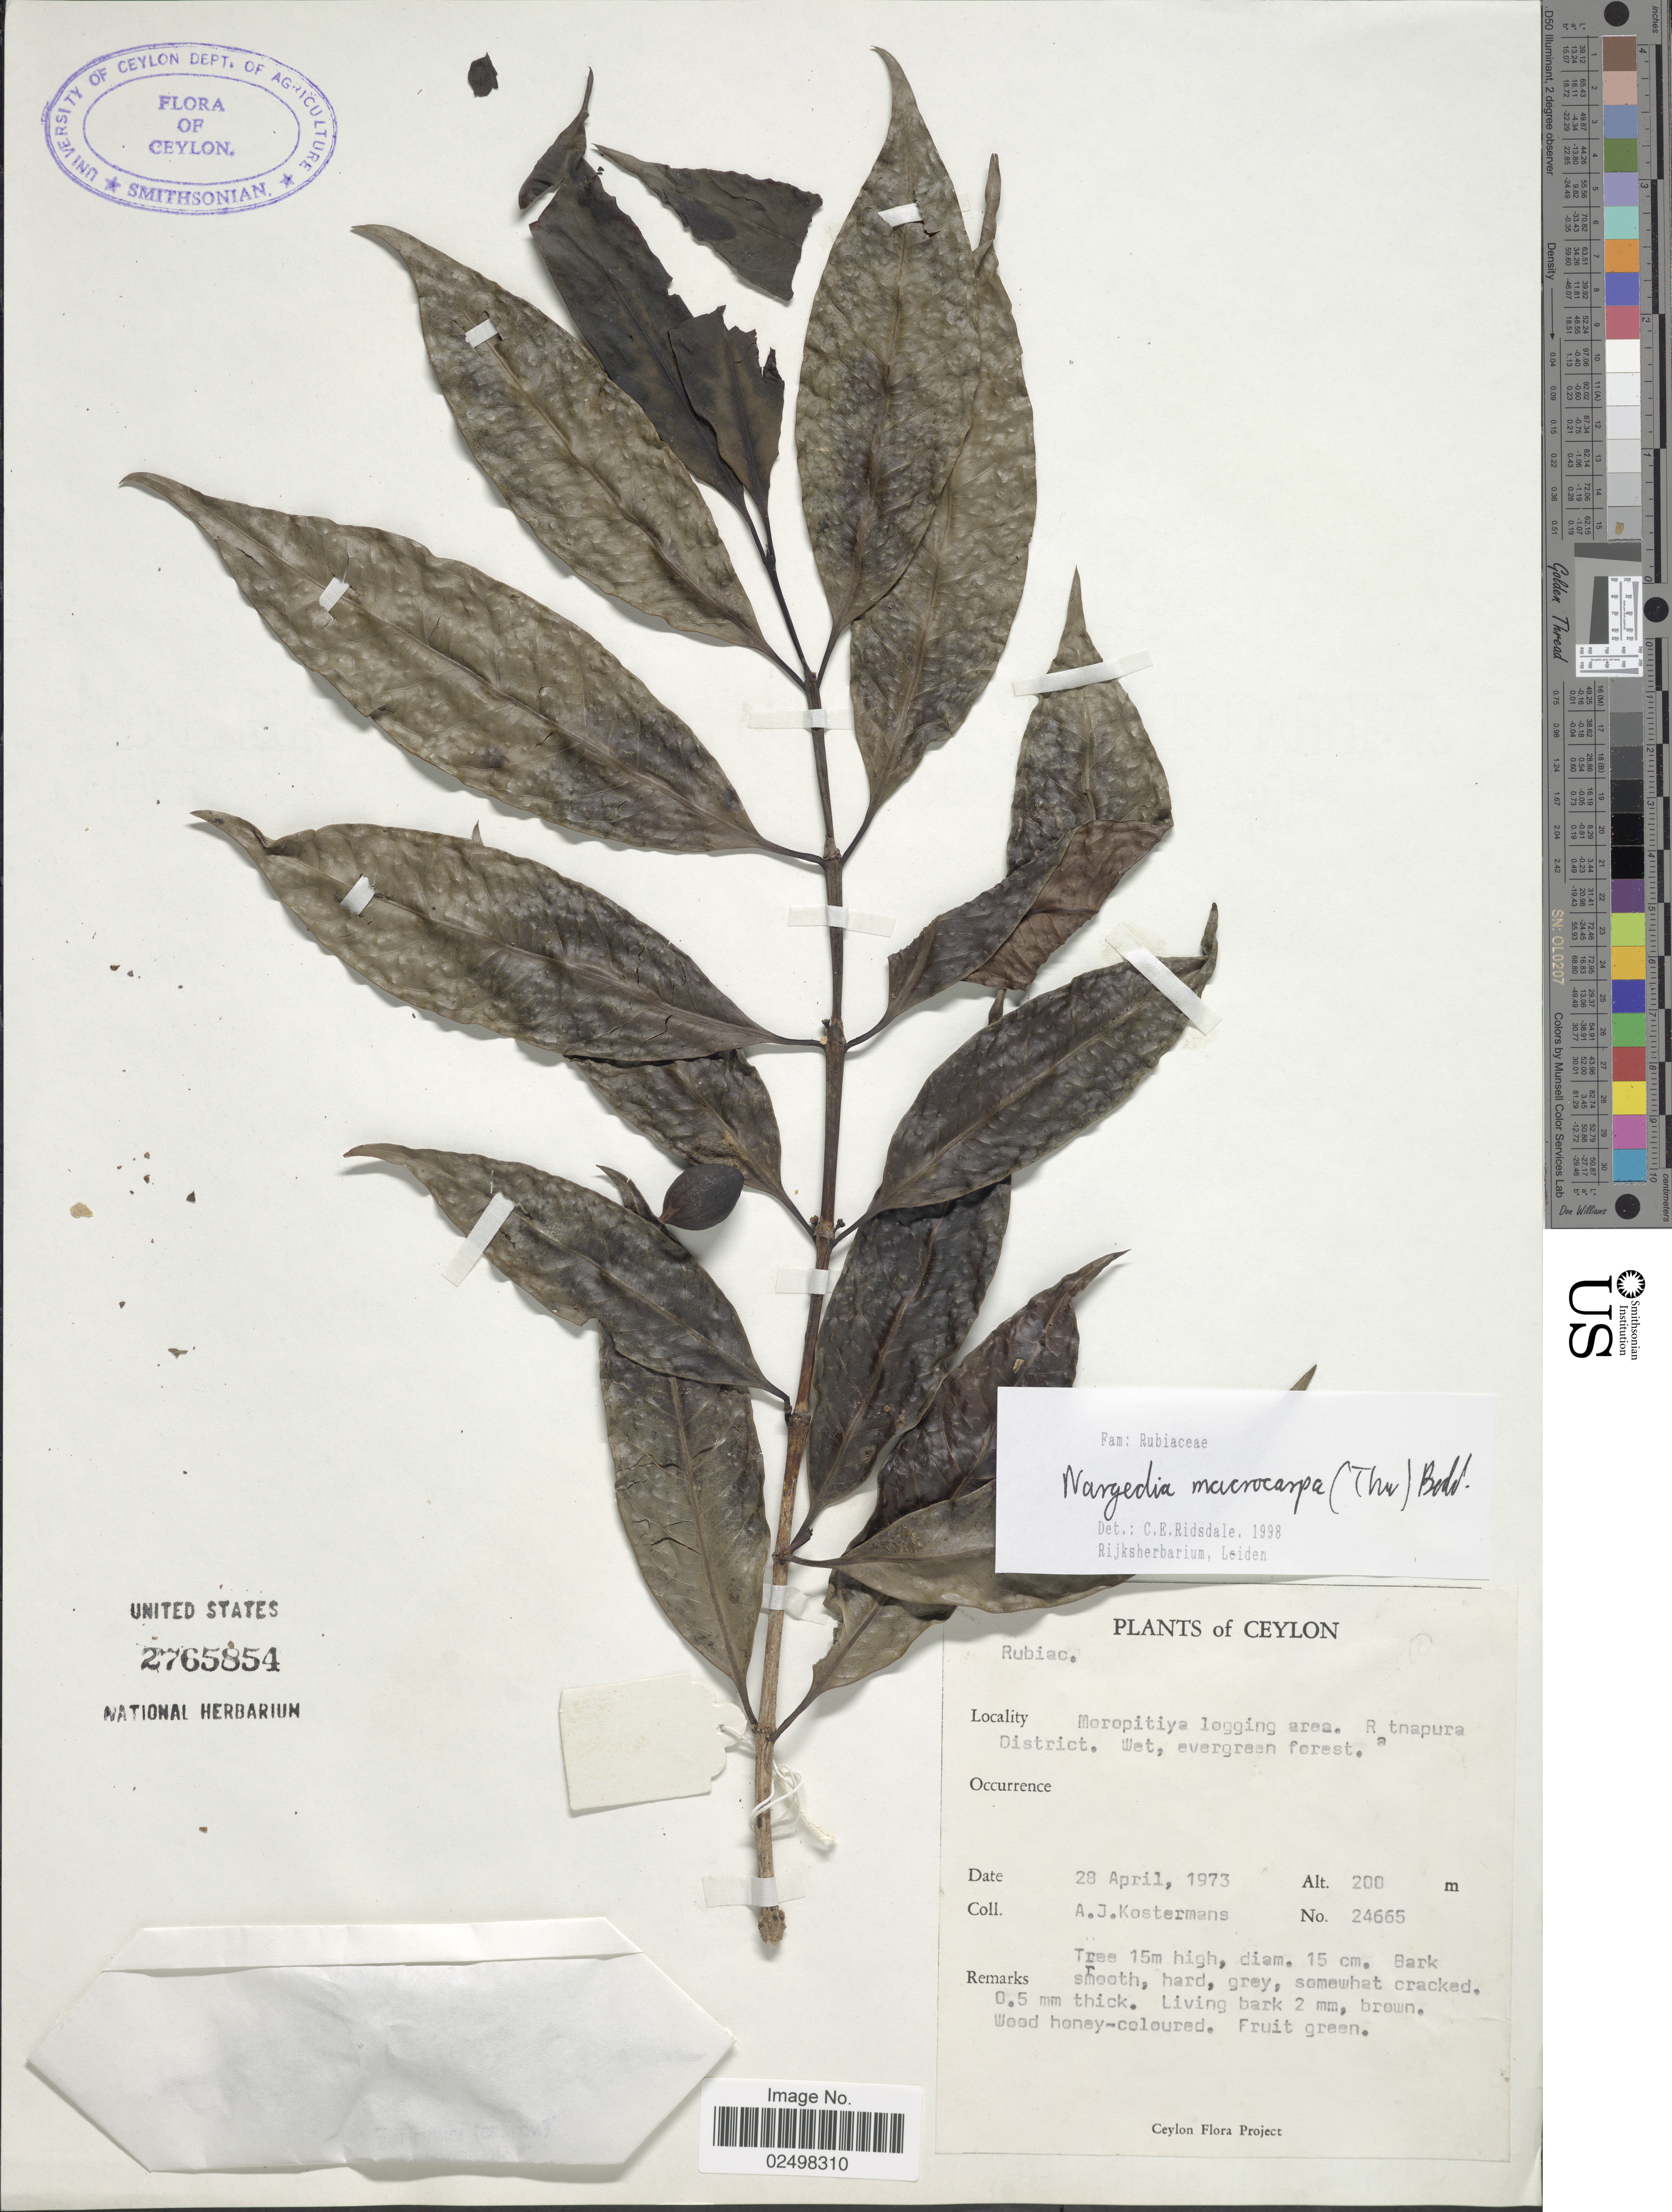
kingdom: Plantae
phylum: Tracheophyta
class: Magnoliopsida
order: Gentianales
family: Rubiaceae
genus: Nargedia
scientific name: Nargedia macrocarpa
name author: Bedd.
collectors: A. J. G. Kostermans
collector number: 24665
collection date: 1973-04-28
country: Sri Lanka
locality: Ceylon. Moropitiya logging area, Ratnapura District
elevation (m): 200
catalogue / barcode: US 2765854